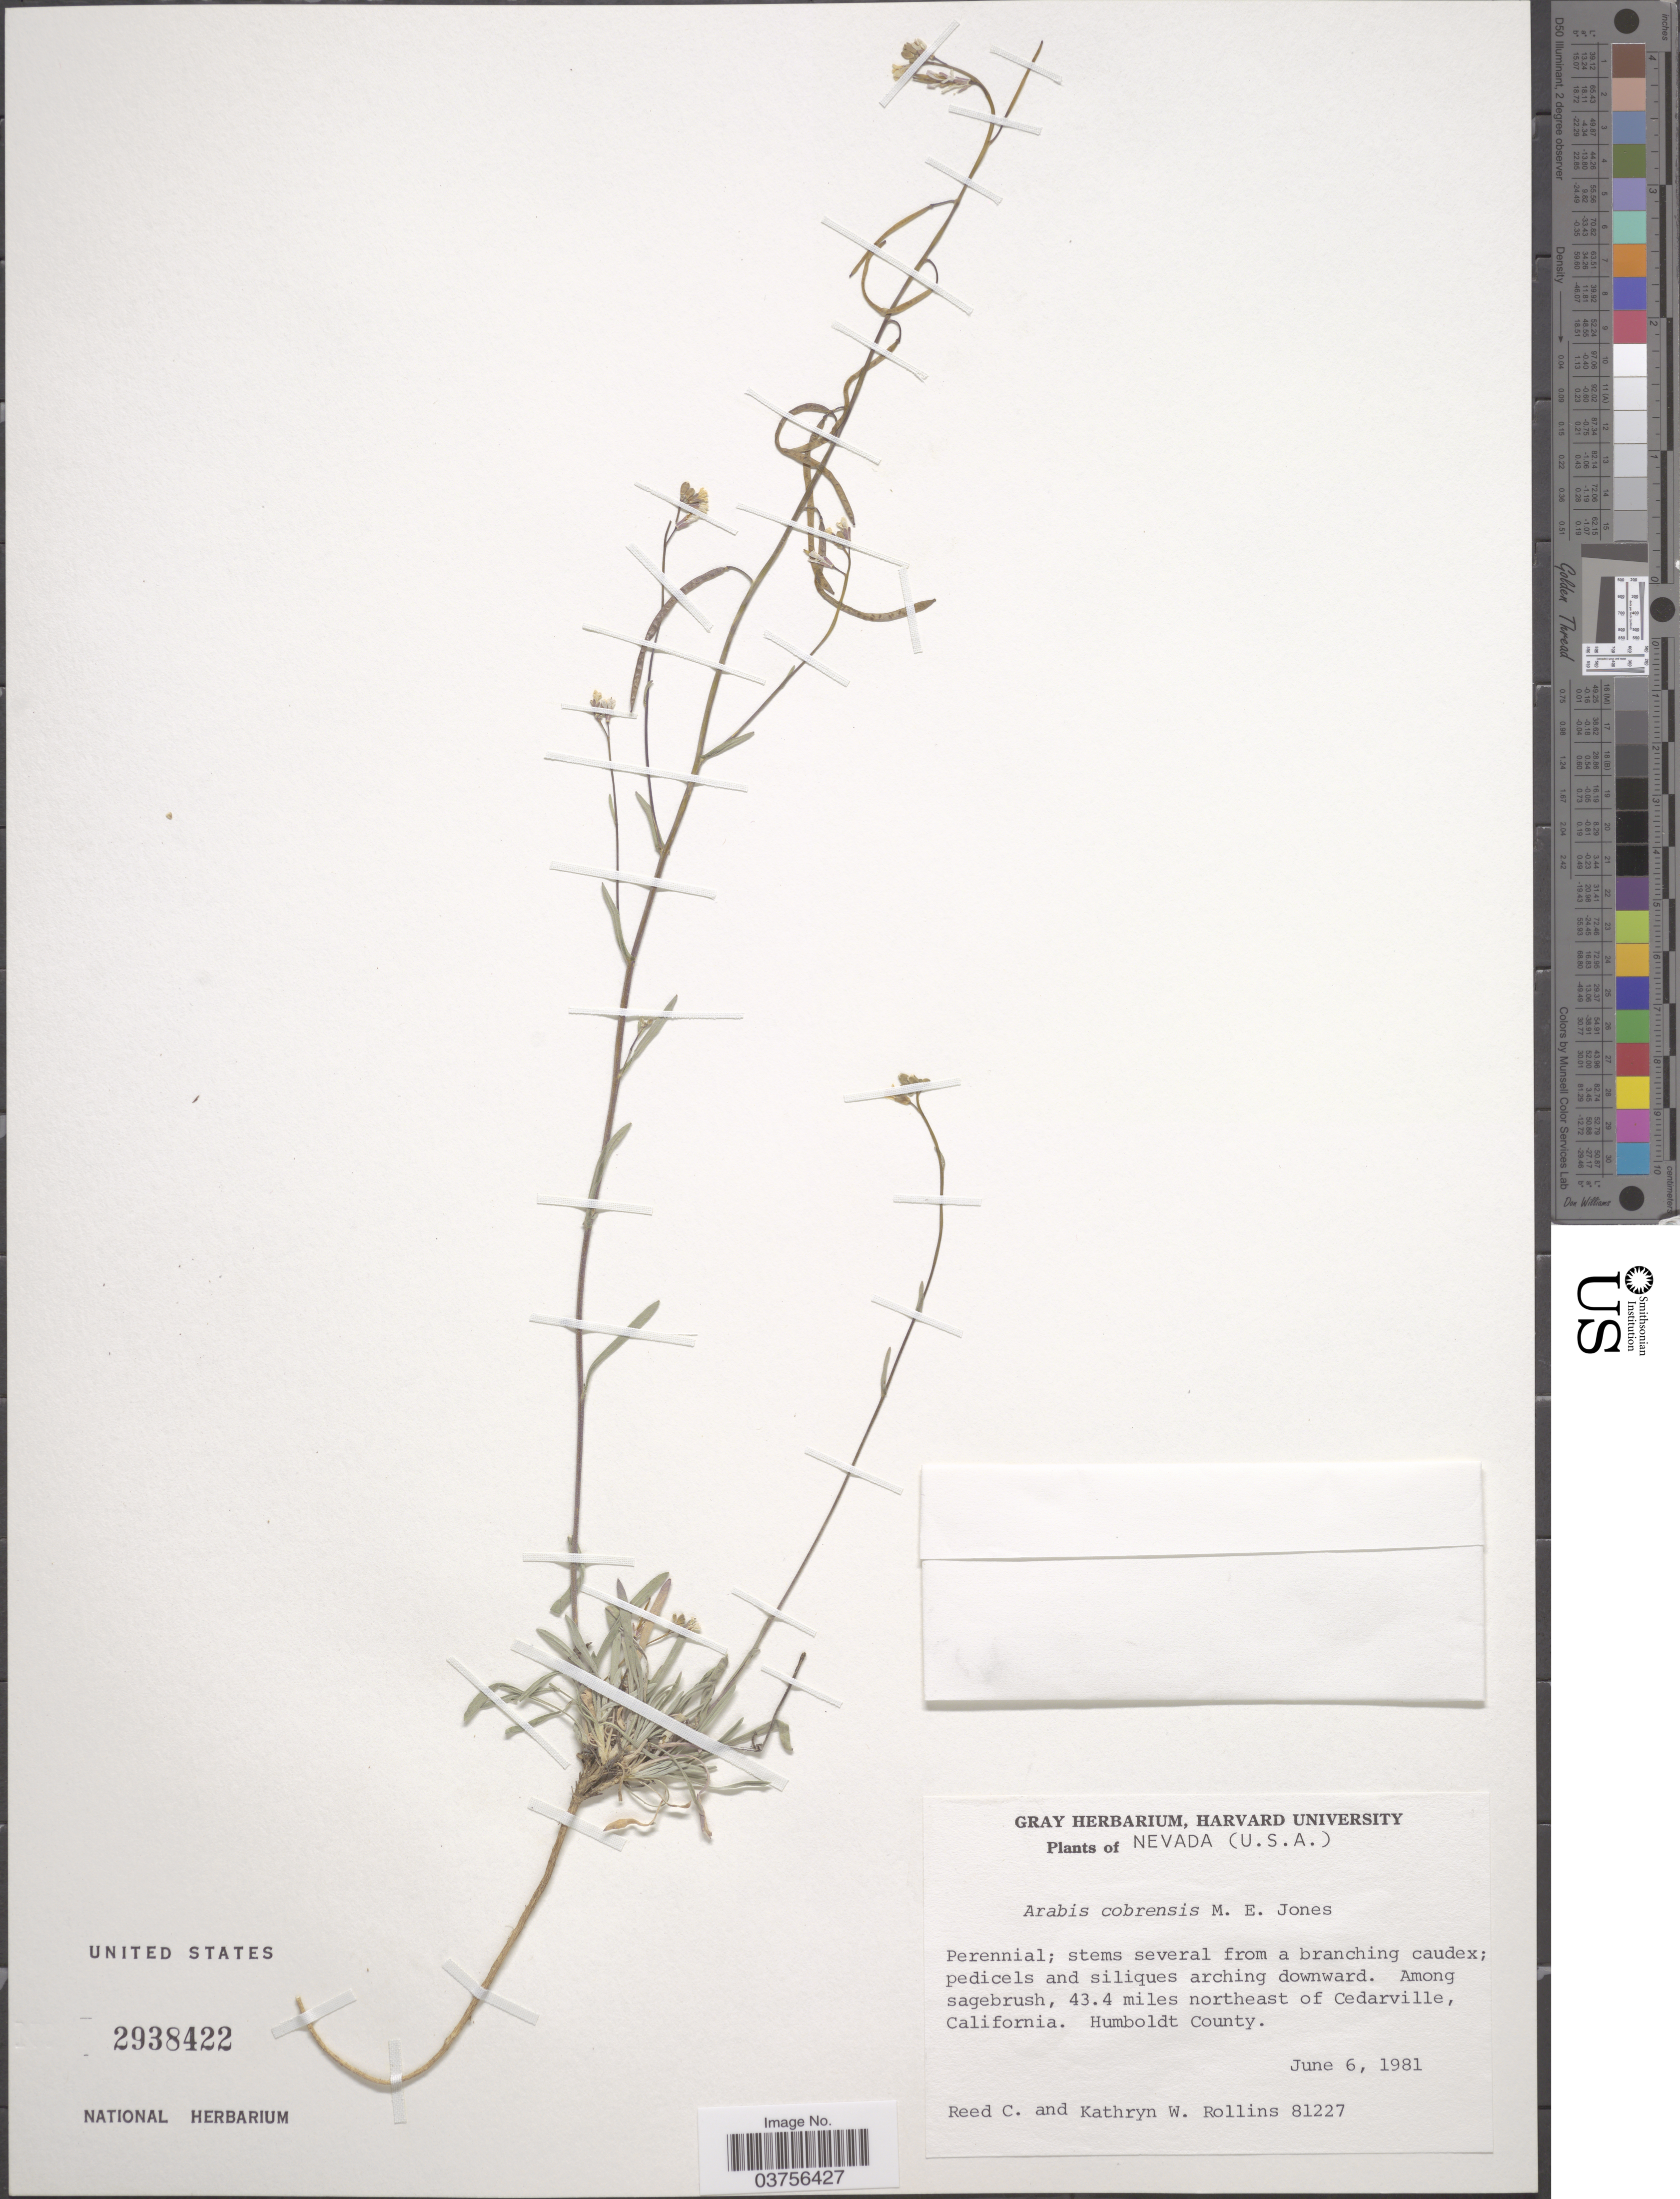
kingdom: Plantae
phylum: Tracheophyta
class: Magnoliopsida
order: Brassicales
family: Brassicaceae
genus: Arabis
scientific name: Arabis cobrensis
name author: M.E. Jones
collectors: R. C. Rollins & K. W. Rollins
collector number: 81227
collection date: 1981-06-06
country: United States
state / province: Nevada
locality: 43.4 miles northeast of Cedarville, California. Humboldt County.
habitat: among sagebrush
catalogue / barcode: US 2938422